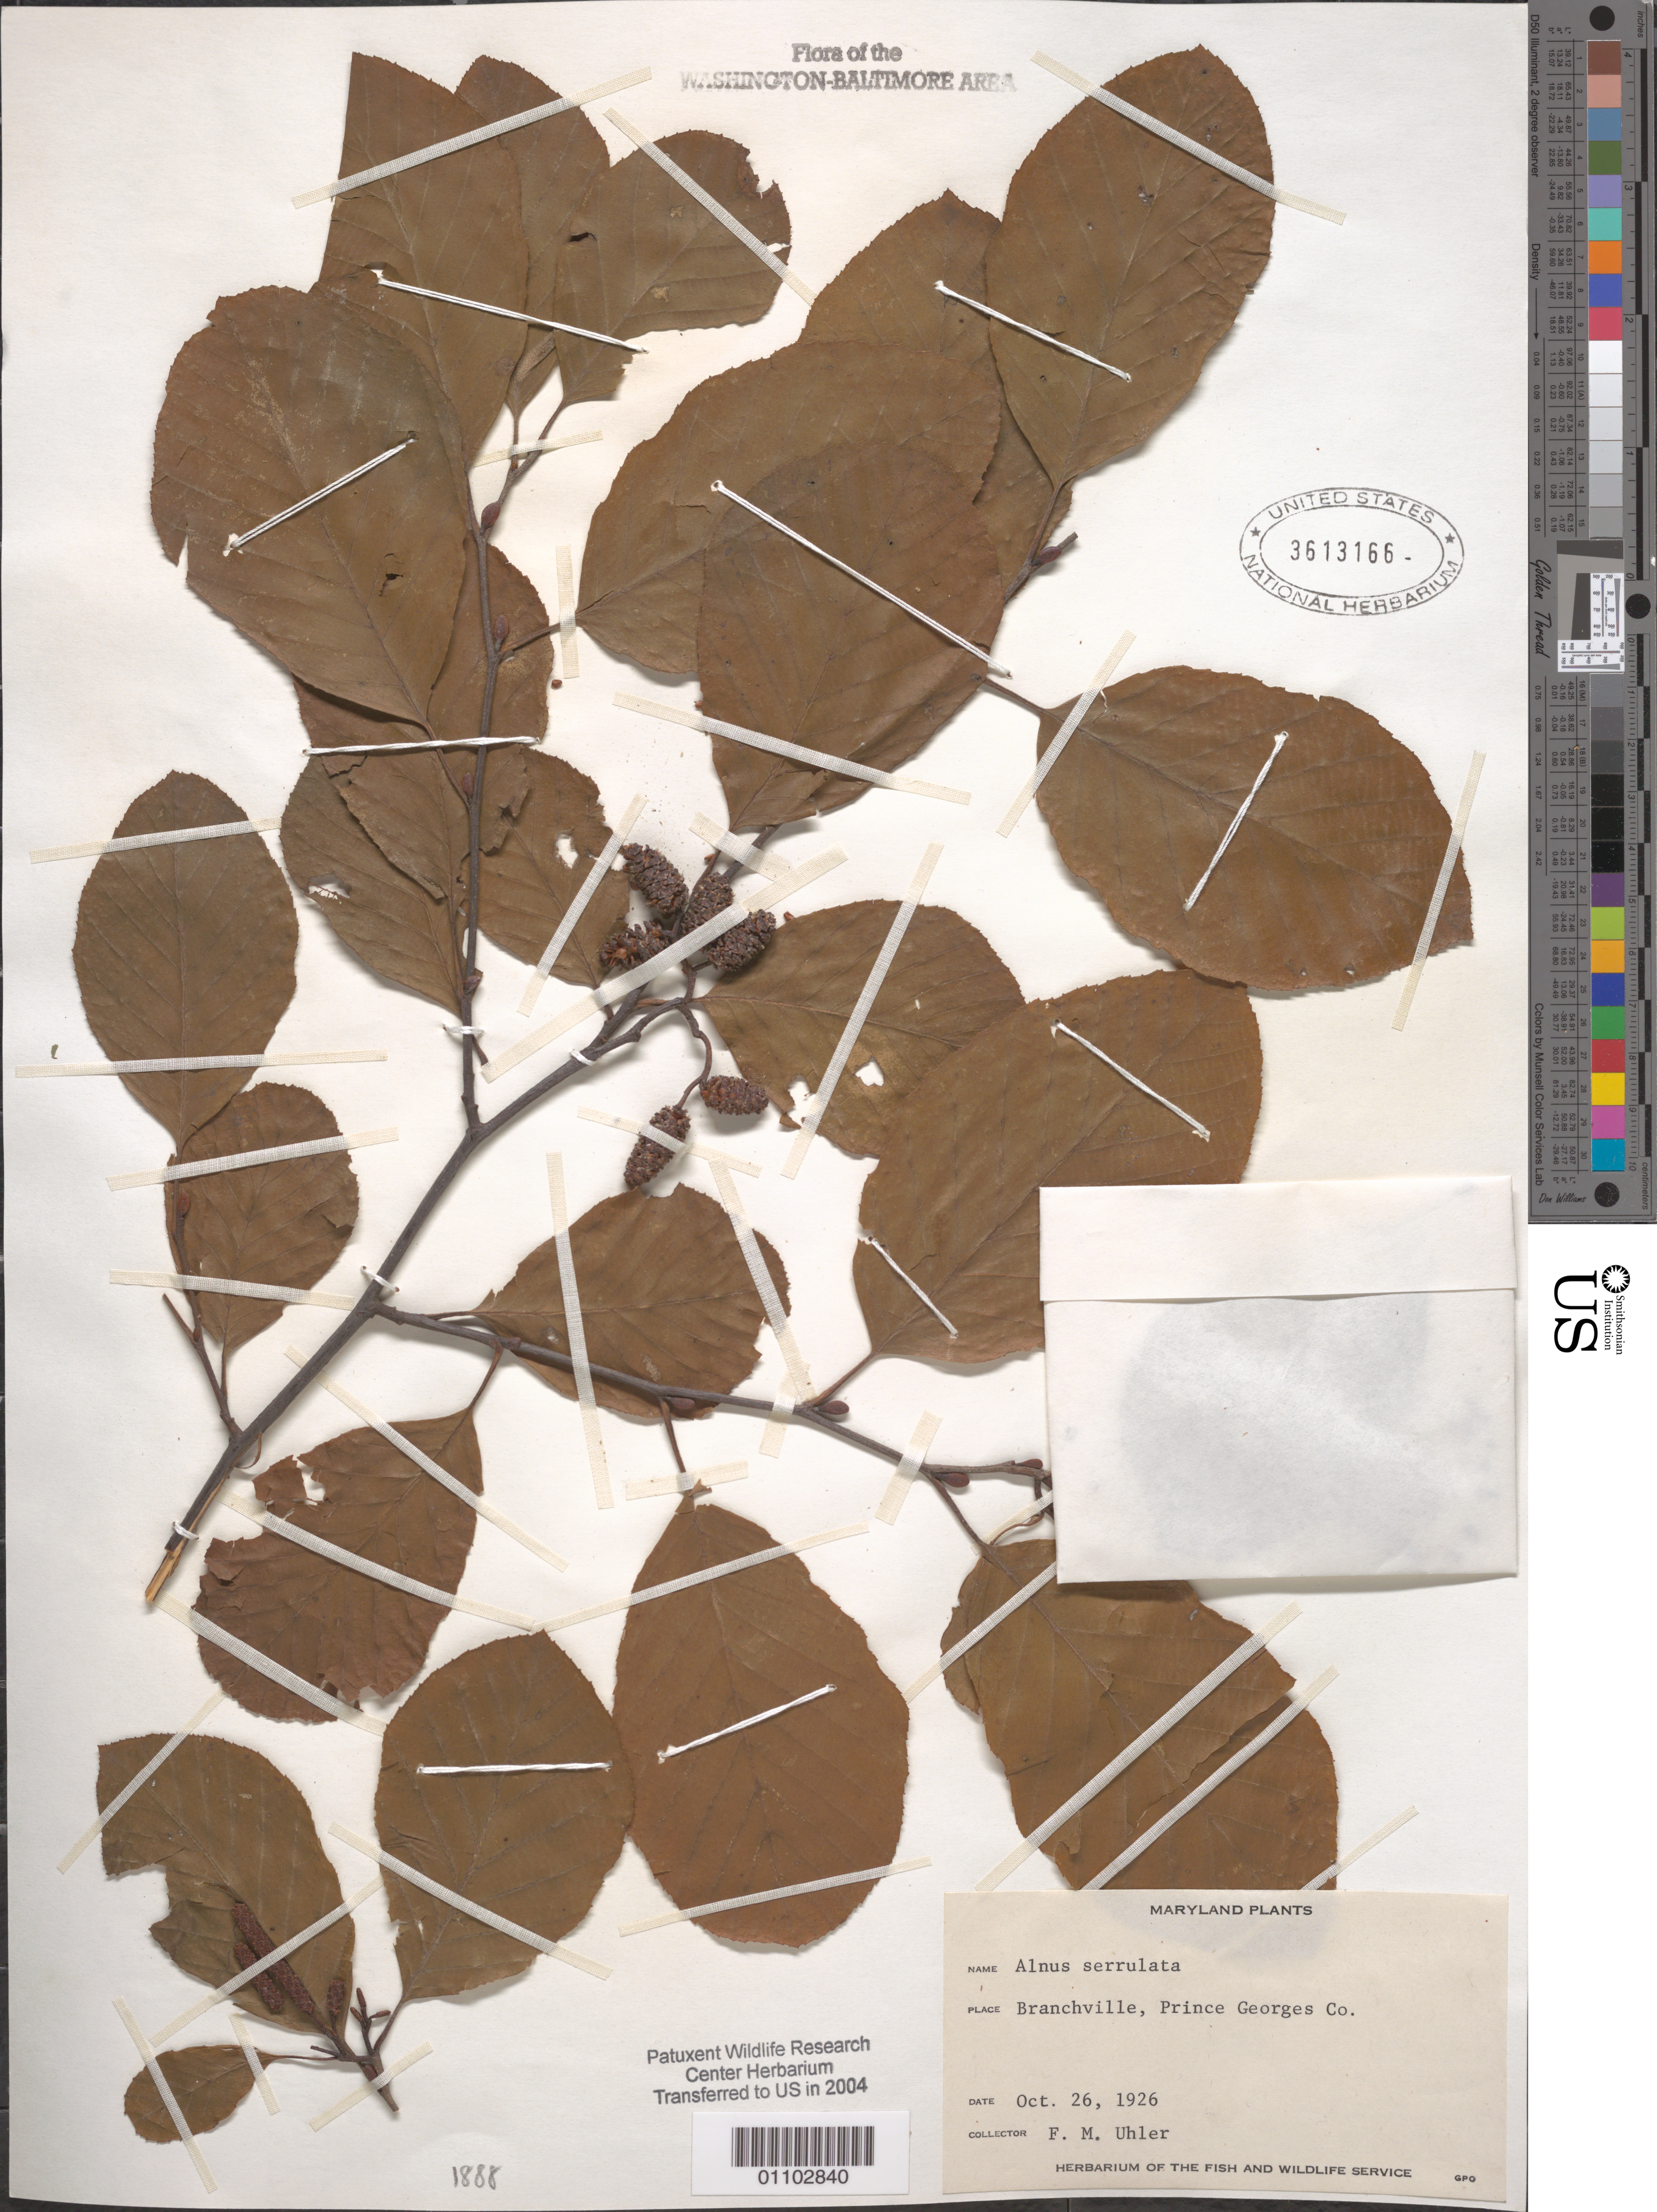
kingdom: Plantae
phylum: Tracheophyta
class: Magnoliopsida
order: Fagales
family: Betulaceae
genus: Alnus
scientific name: Alnus serrulata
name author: (Aiton) Willd.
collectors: F. Uhler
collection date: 1926-10-26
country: United States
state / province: Maryland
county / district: Prince George's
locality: Branchville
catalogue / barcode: US 3613166